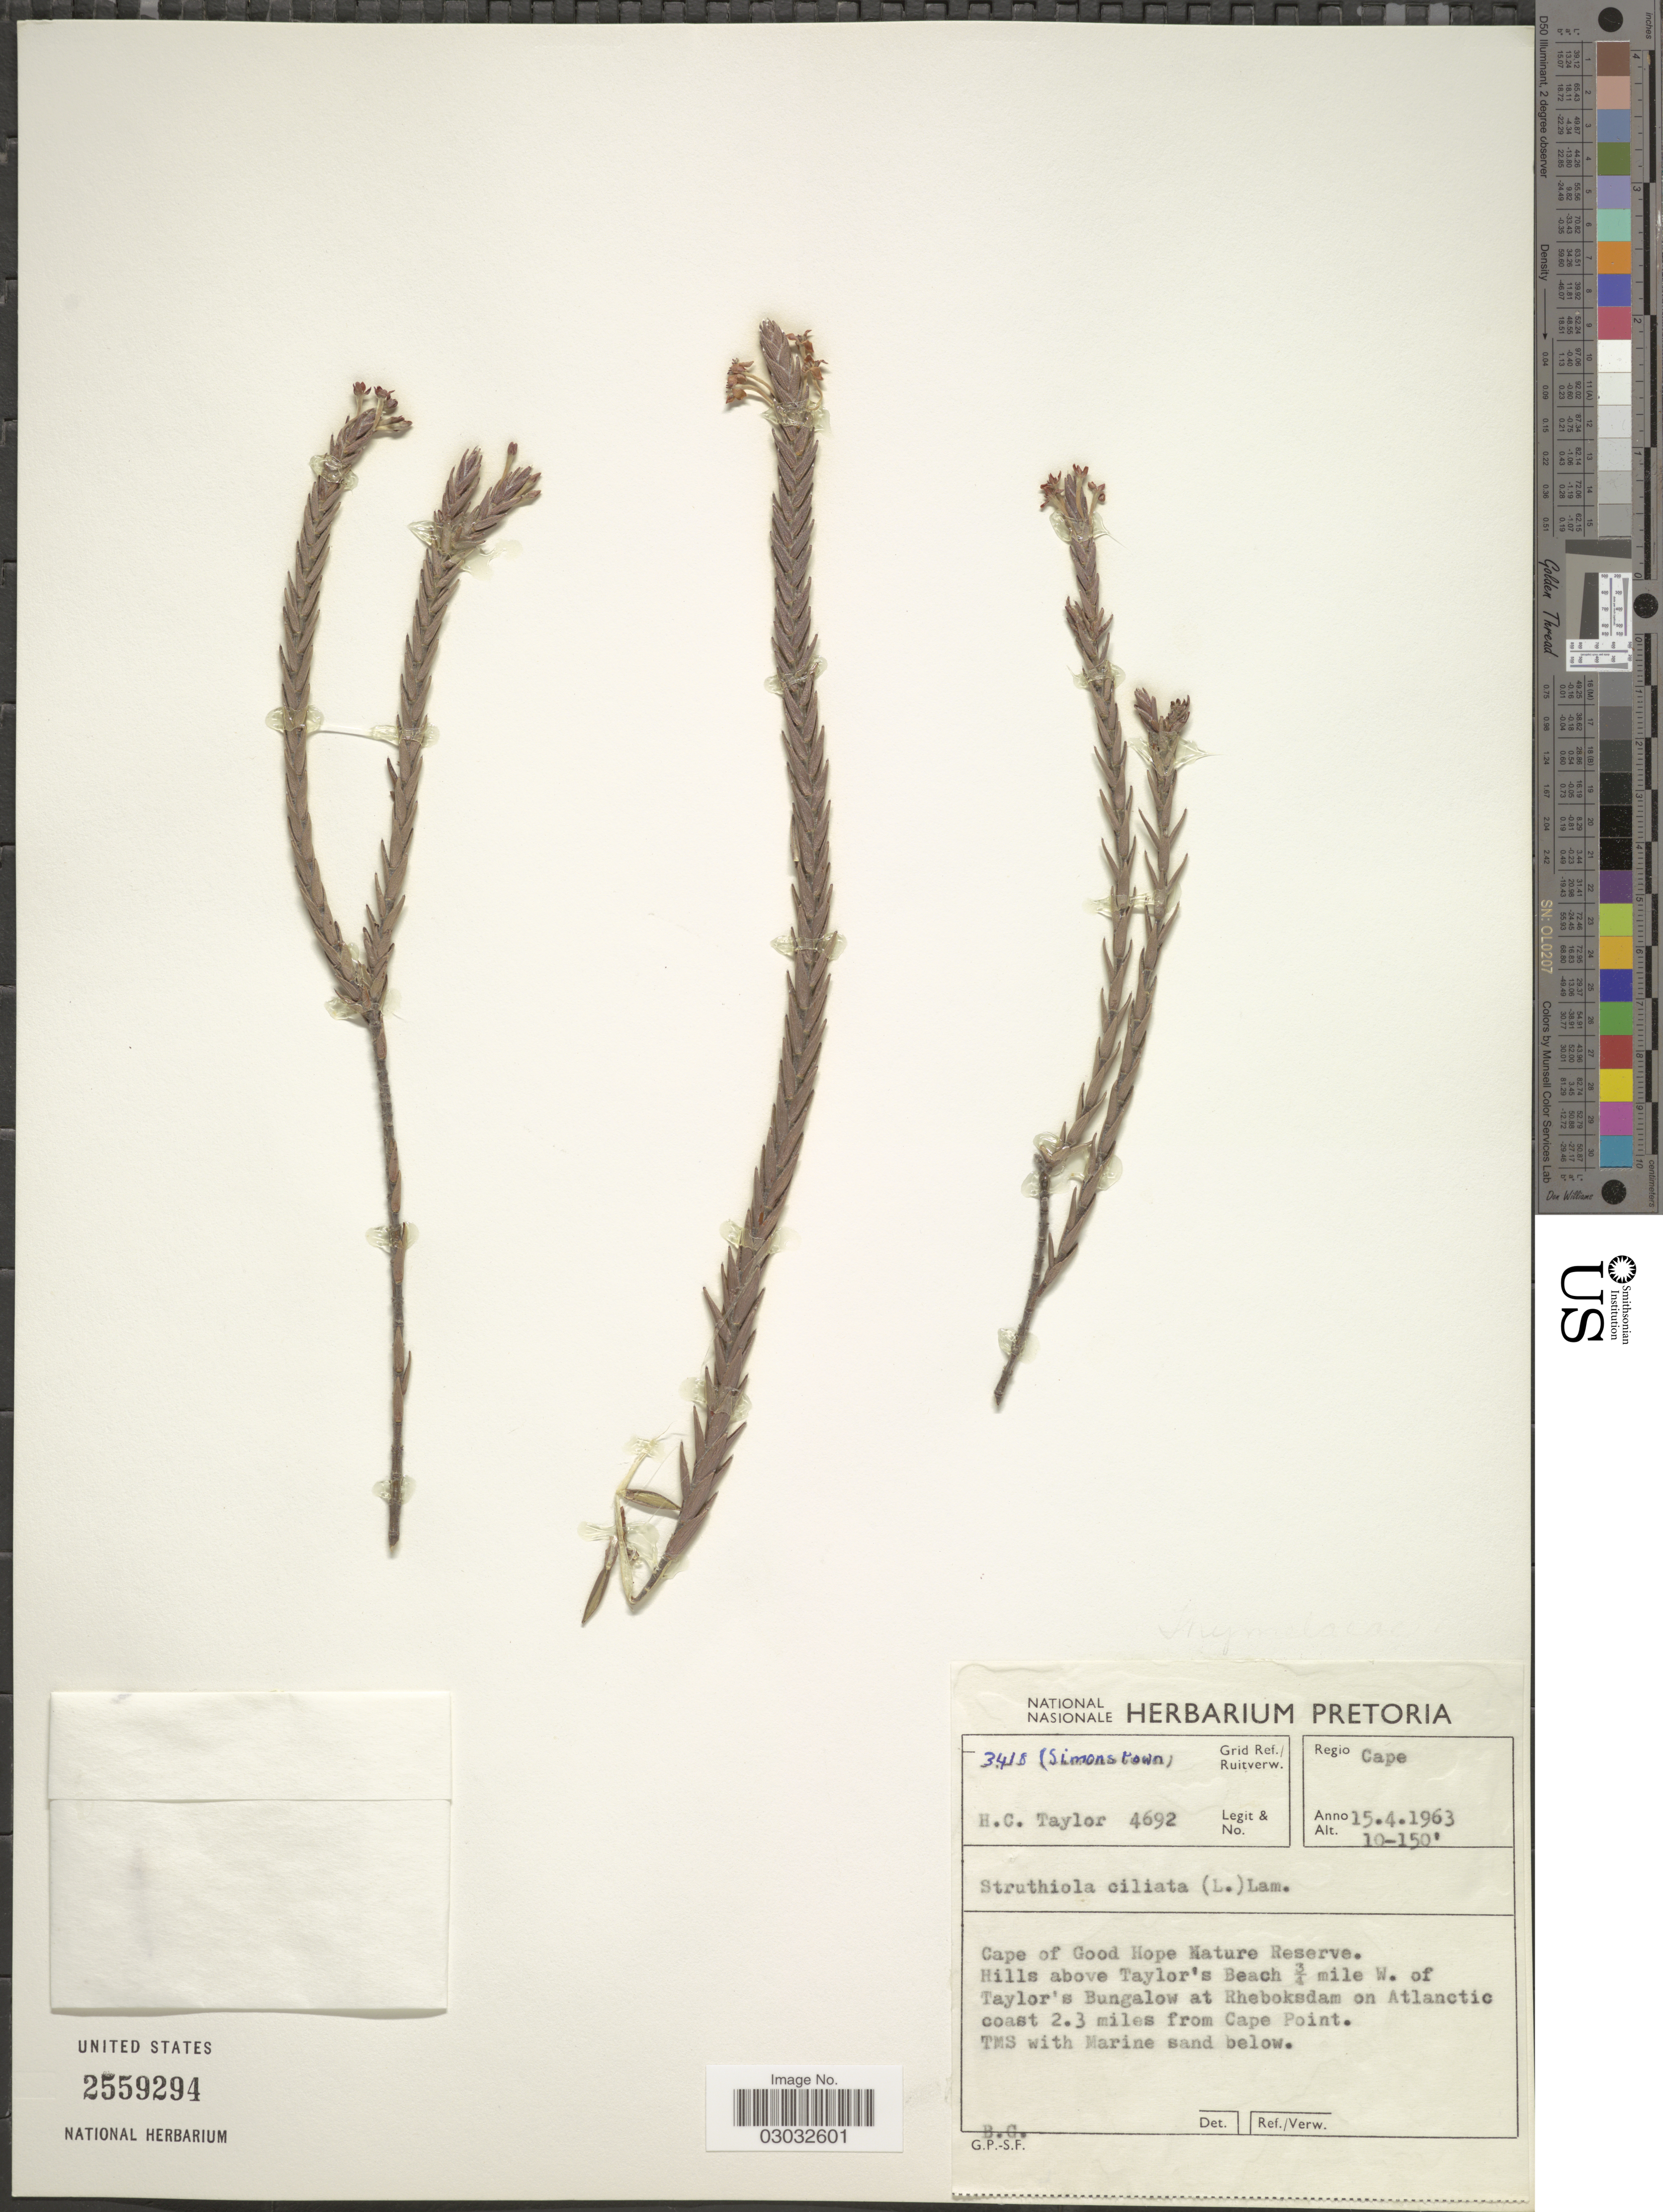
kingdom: Plantae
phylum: Tracheophyta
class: Magnoliopsida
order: Malvales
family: Thymelaeaceae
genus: Struthiola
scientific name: Struthiola ciliata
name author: (L.) Lam.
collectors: H. Taylor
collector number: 4692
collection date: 1963-04-15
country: South Africa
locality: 3418 (Simons town) Grid Ref./ Ruitverw. Regio Cape. Cape of Good Hope Nature Reserve. Hills above Taylor's Beach 3/4 mile W. of Taylor's Bungalow at Rheboksdam on Atlanctic coast 2.3 miles from Cape Point.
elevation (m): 3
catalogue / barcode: US 2559294